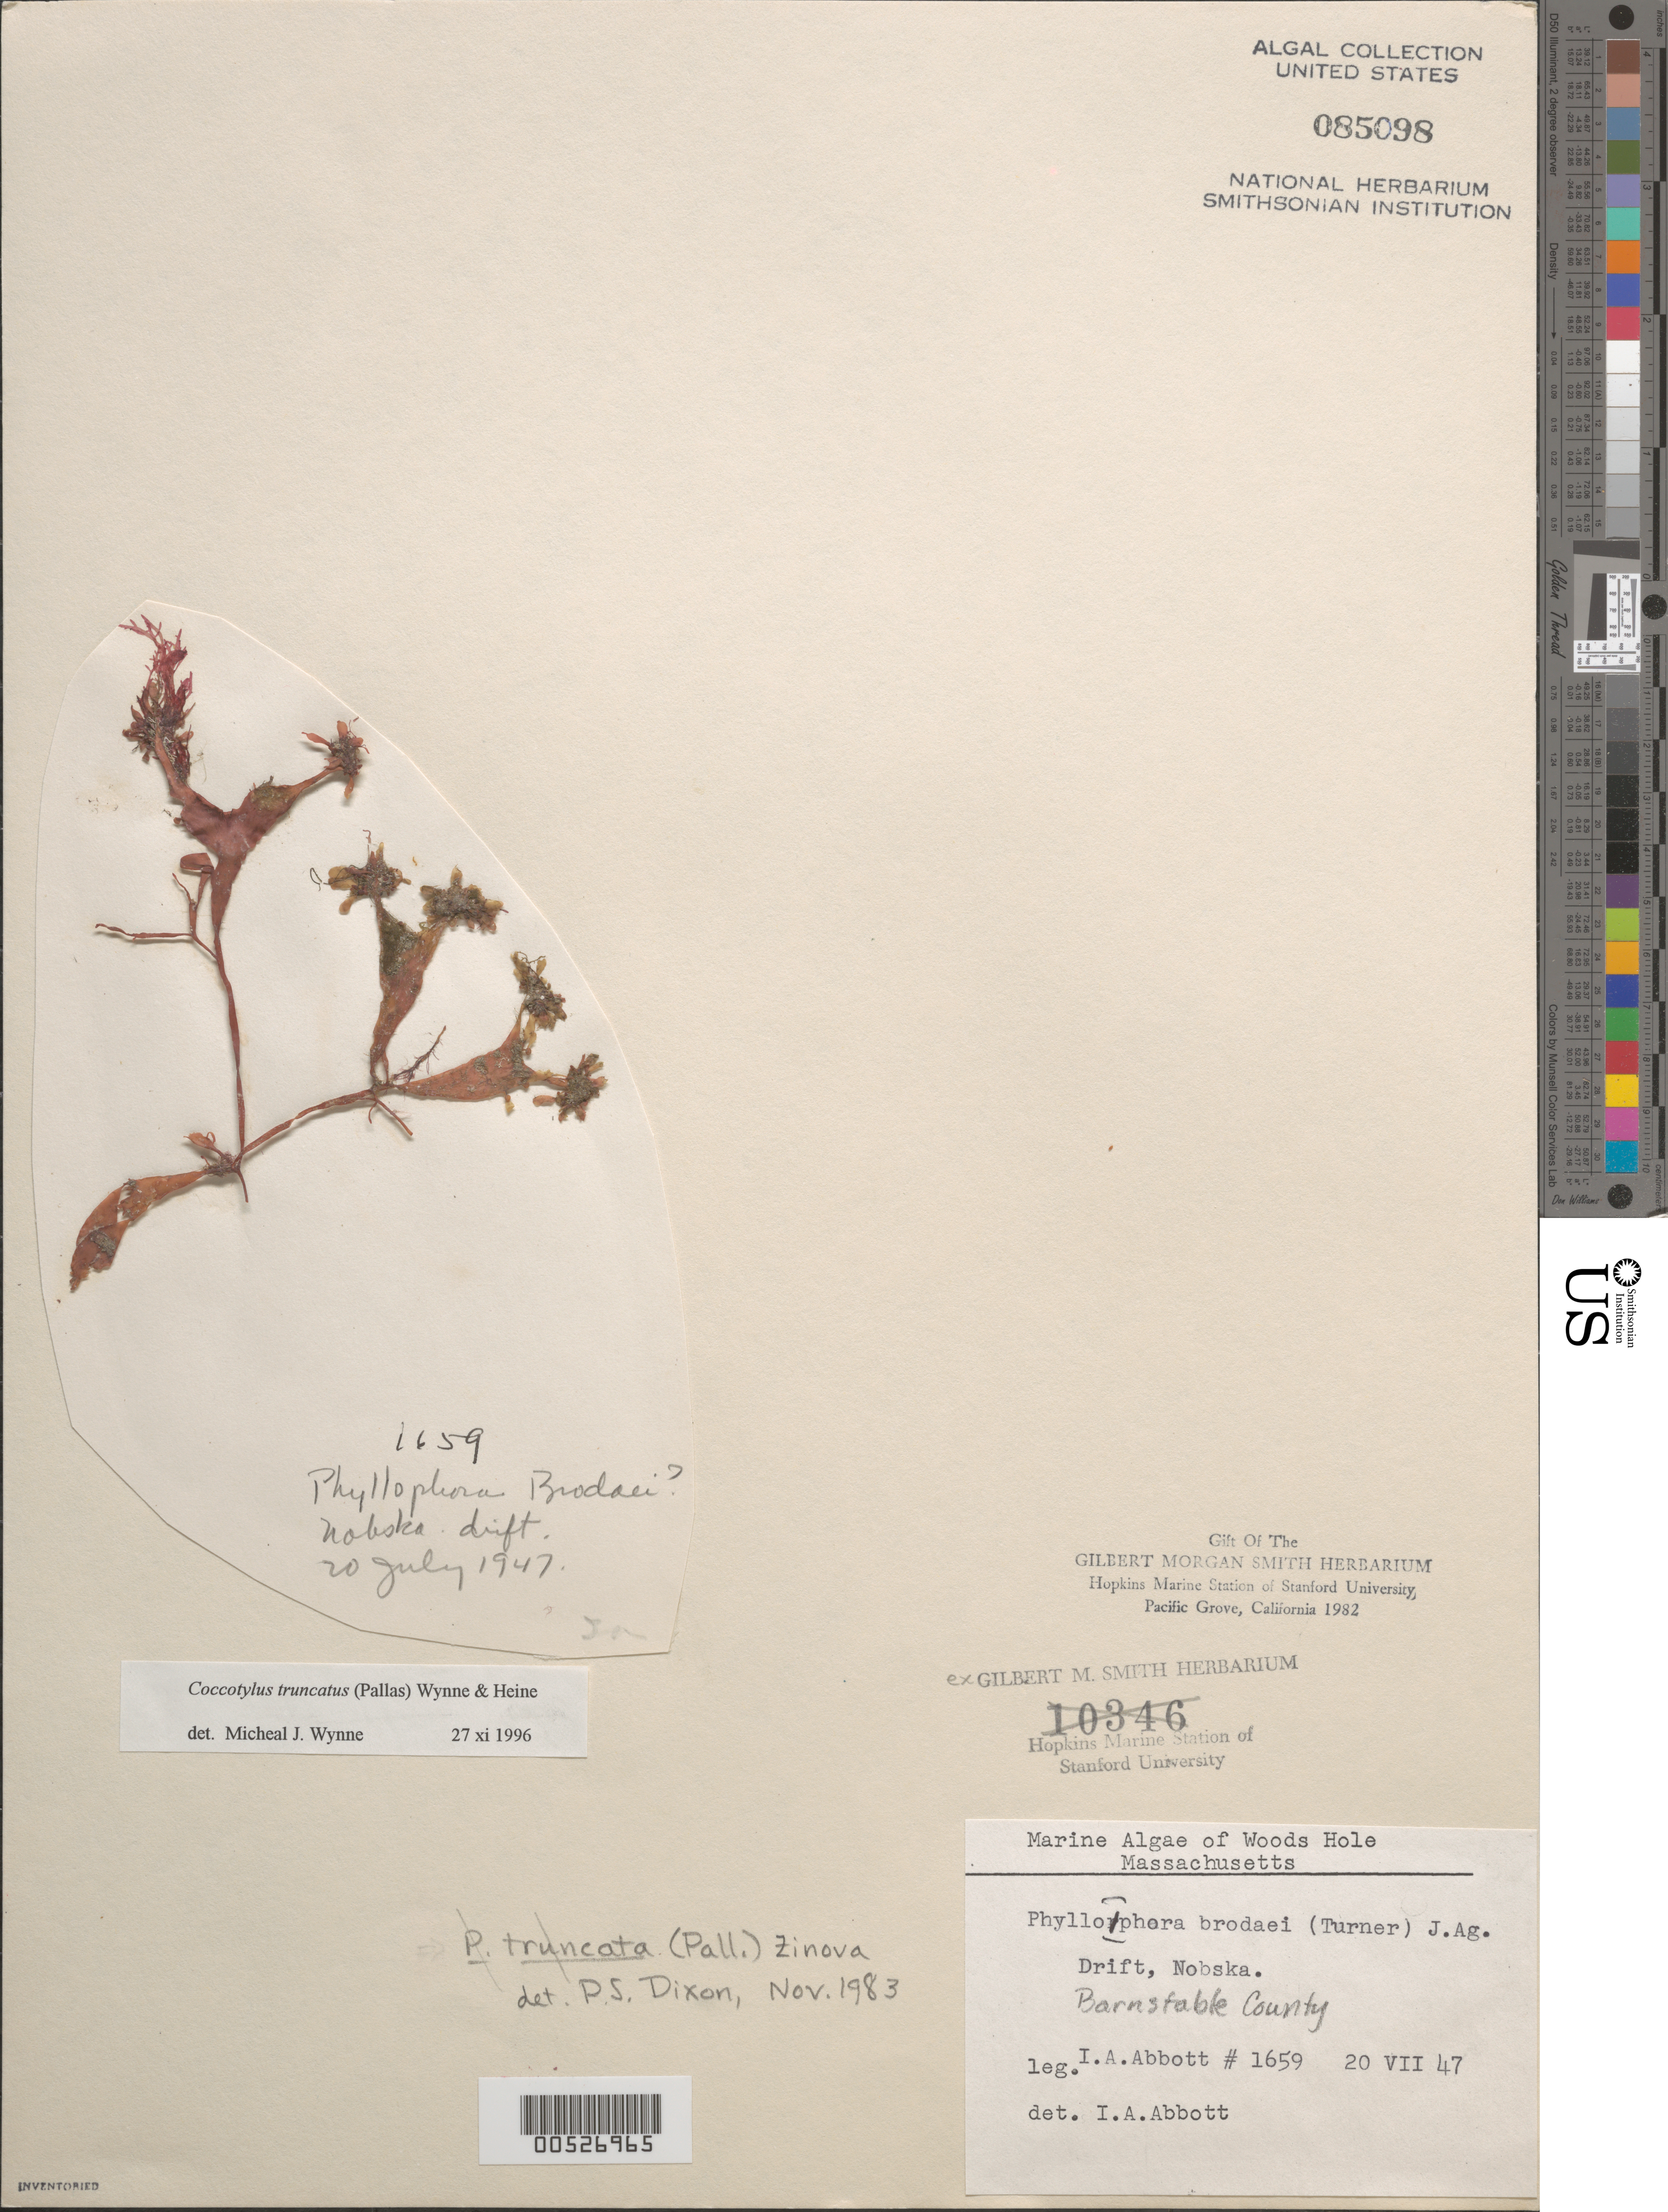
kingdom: Plantae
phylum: Rhodophyta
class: Florideophyceae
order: Gigartinales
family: Phyllophoraceae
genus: Coccotylus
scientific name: Coccotylus truncatus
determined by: Wynne, M. J.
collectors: I. A. Abbott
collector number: IAA 1659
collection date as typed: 20 Jul 1947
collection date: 1947-07-20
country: United States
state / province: Massachusetts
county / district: Barnstable County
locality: Nobska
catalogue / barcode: US 85098